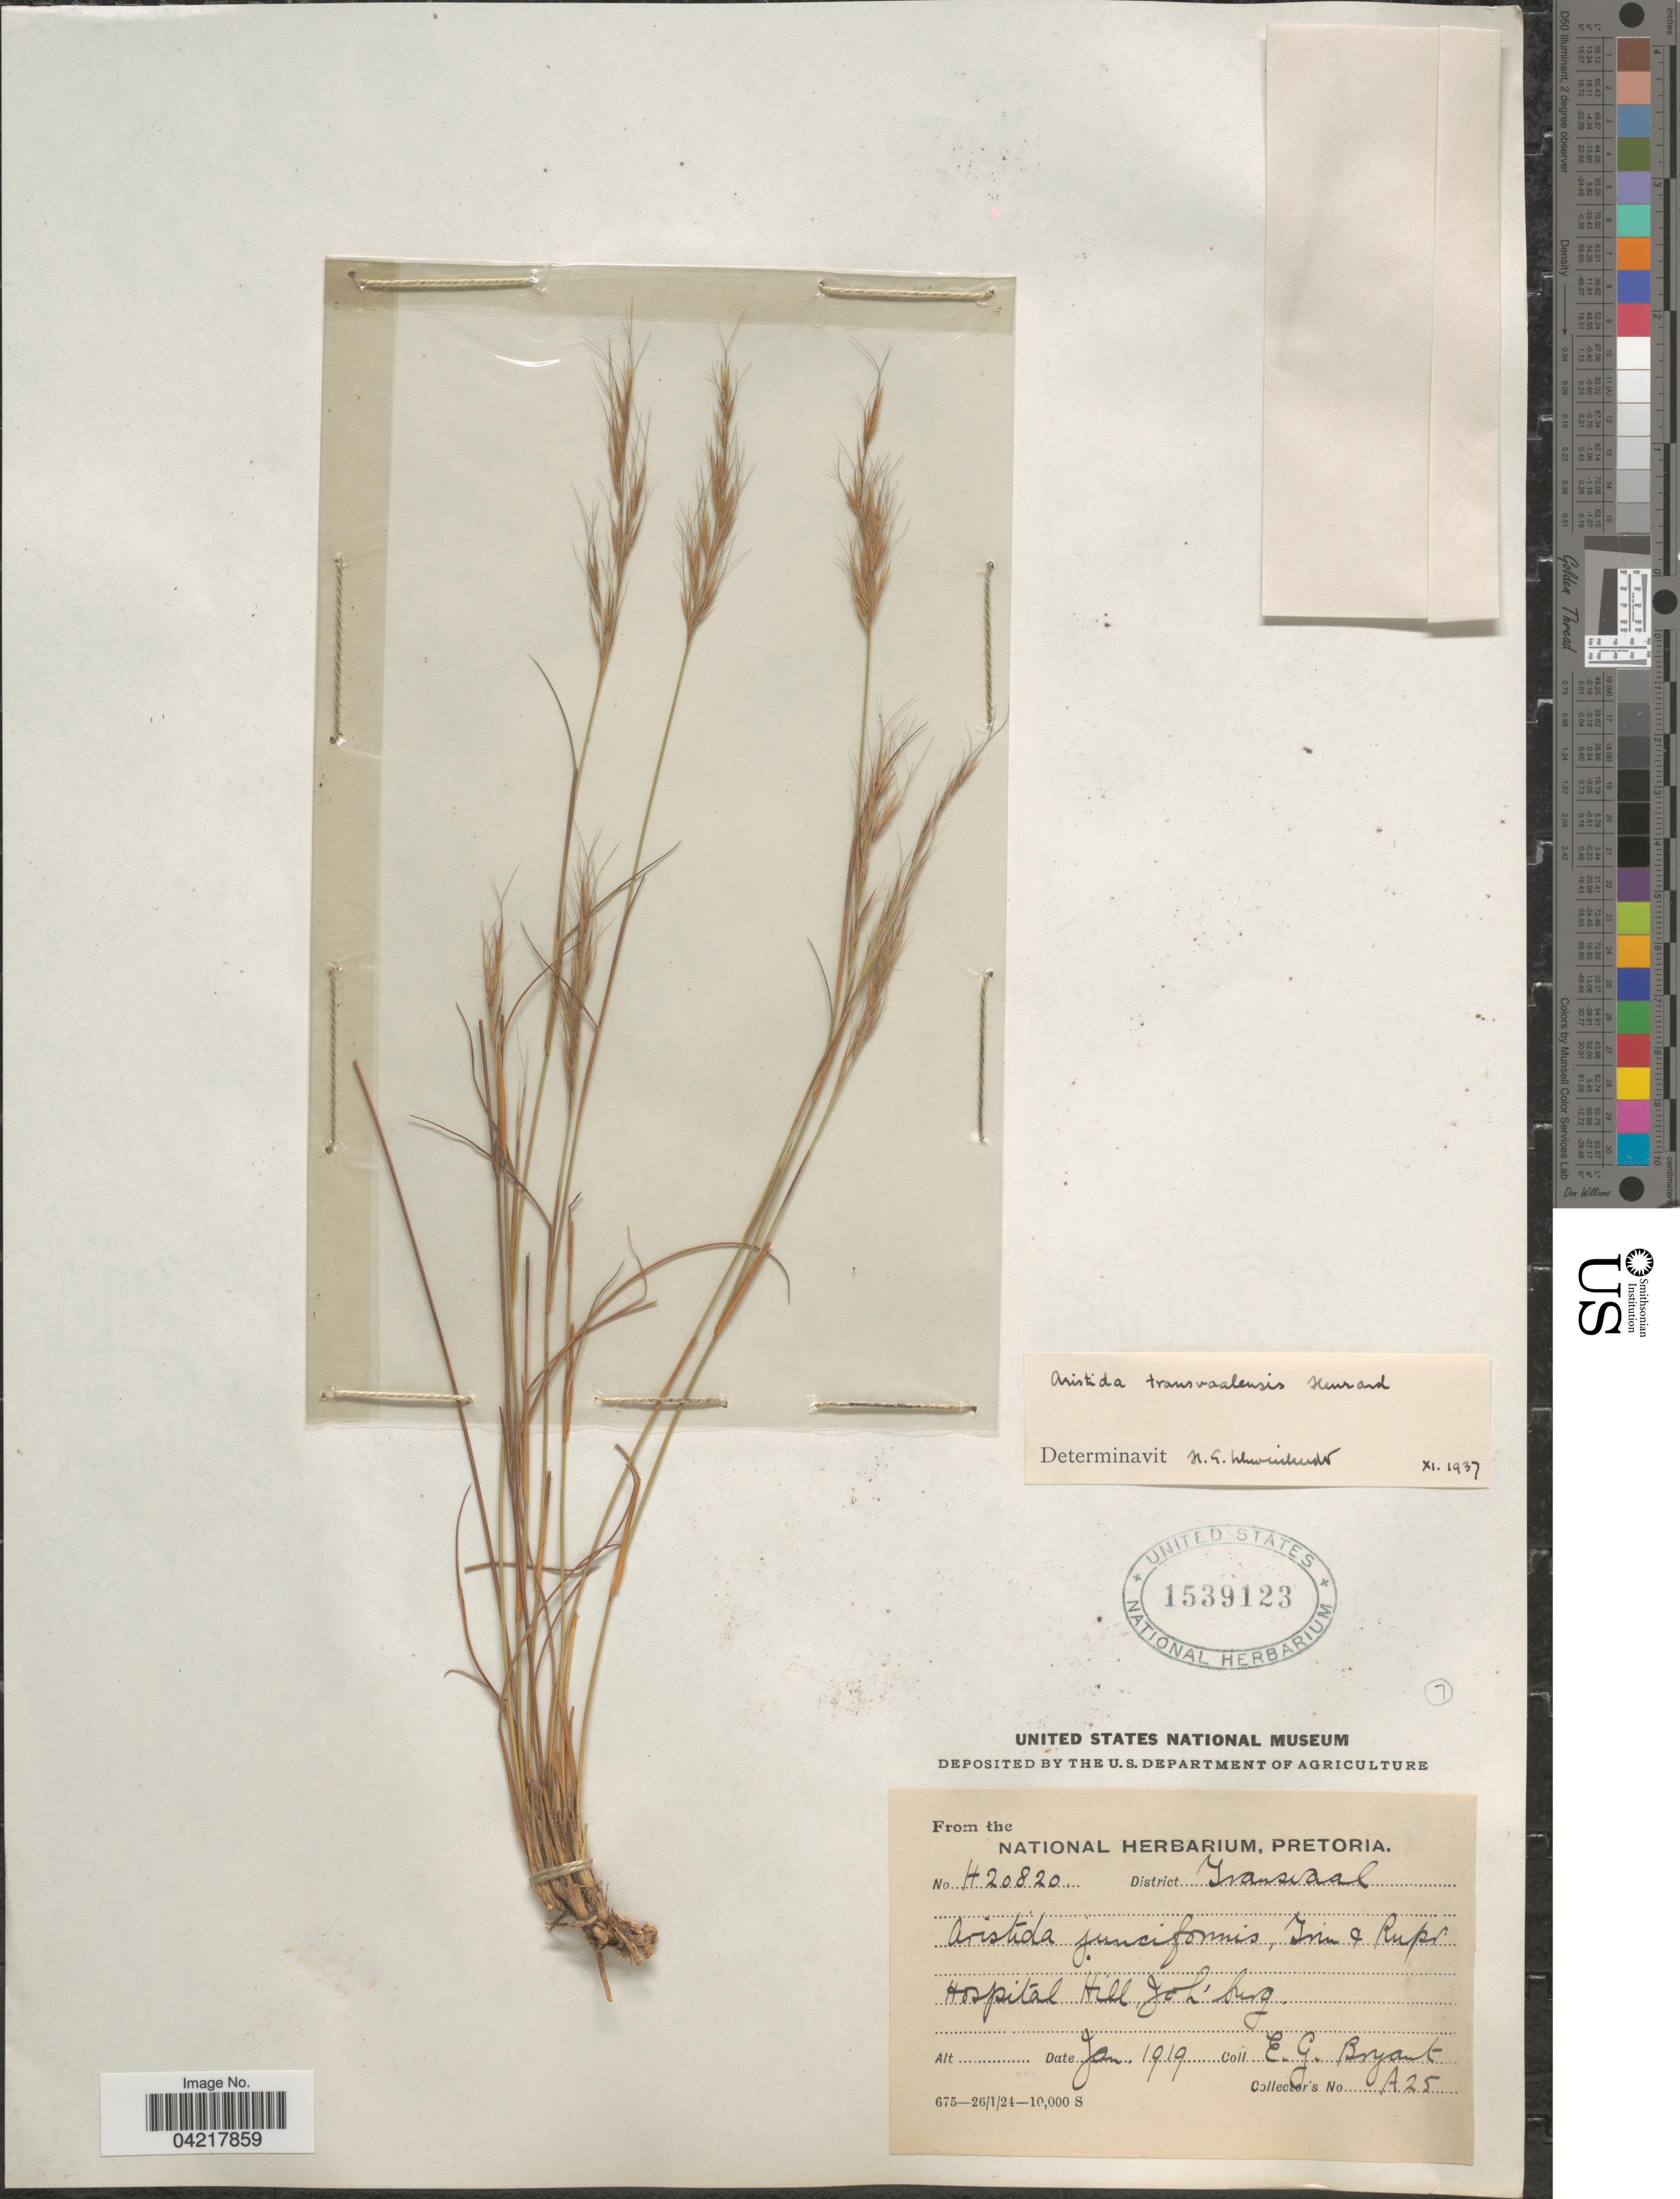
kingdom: Plantae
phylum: Tracheophyta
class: Liliopsida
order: Poales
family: Poaceae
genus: Aristida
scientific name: Aristida transvaalensis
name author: Henr.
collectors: E. Bryant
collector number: A25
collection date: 1919-01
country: South Africa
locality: District Transvaal. Hospital Hill Joh'burg.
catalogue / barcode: US 1539123